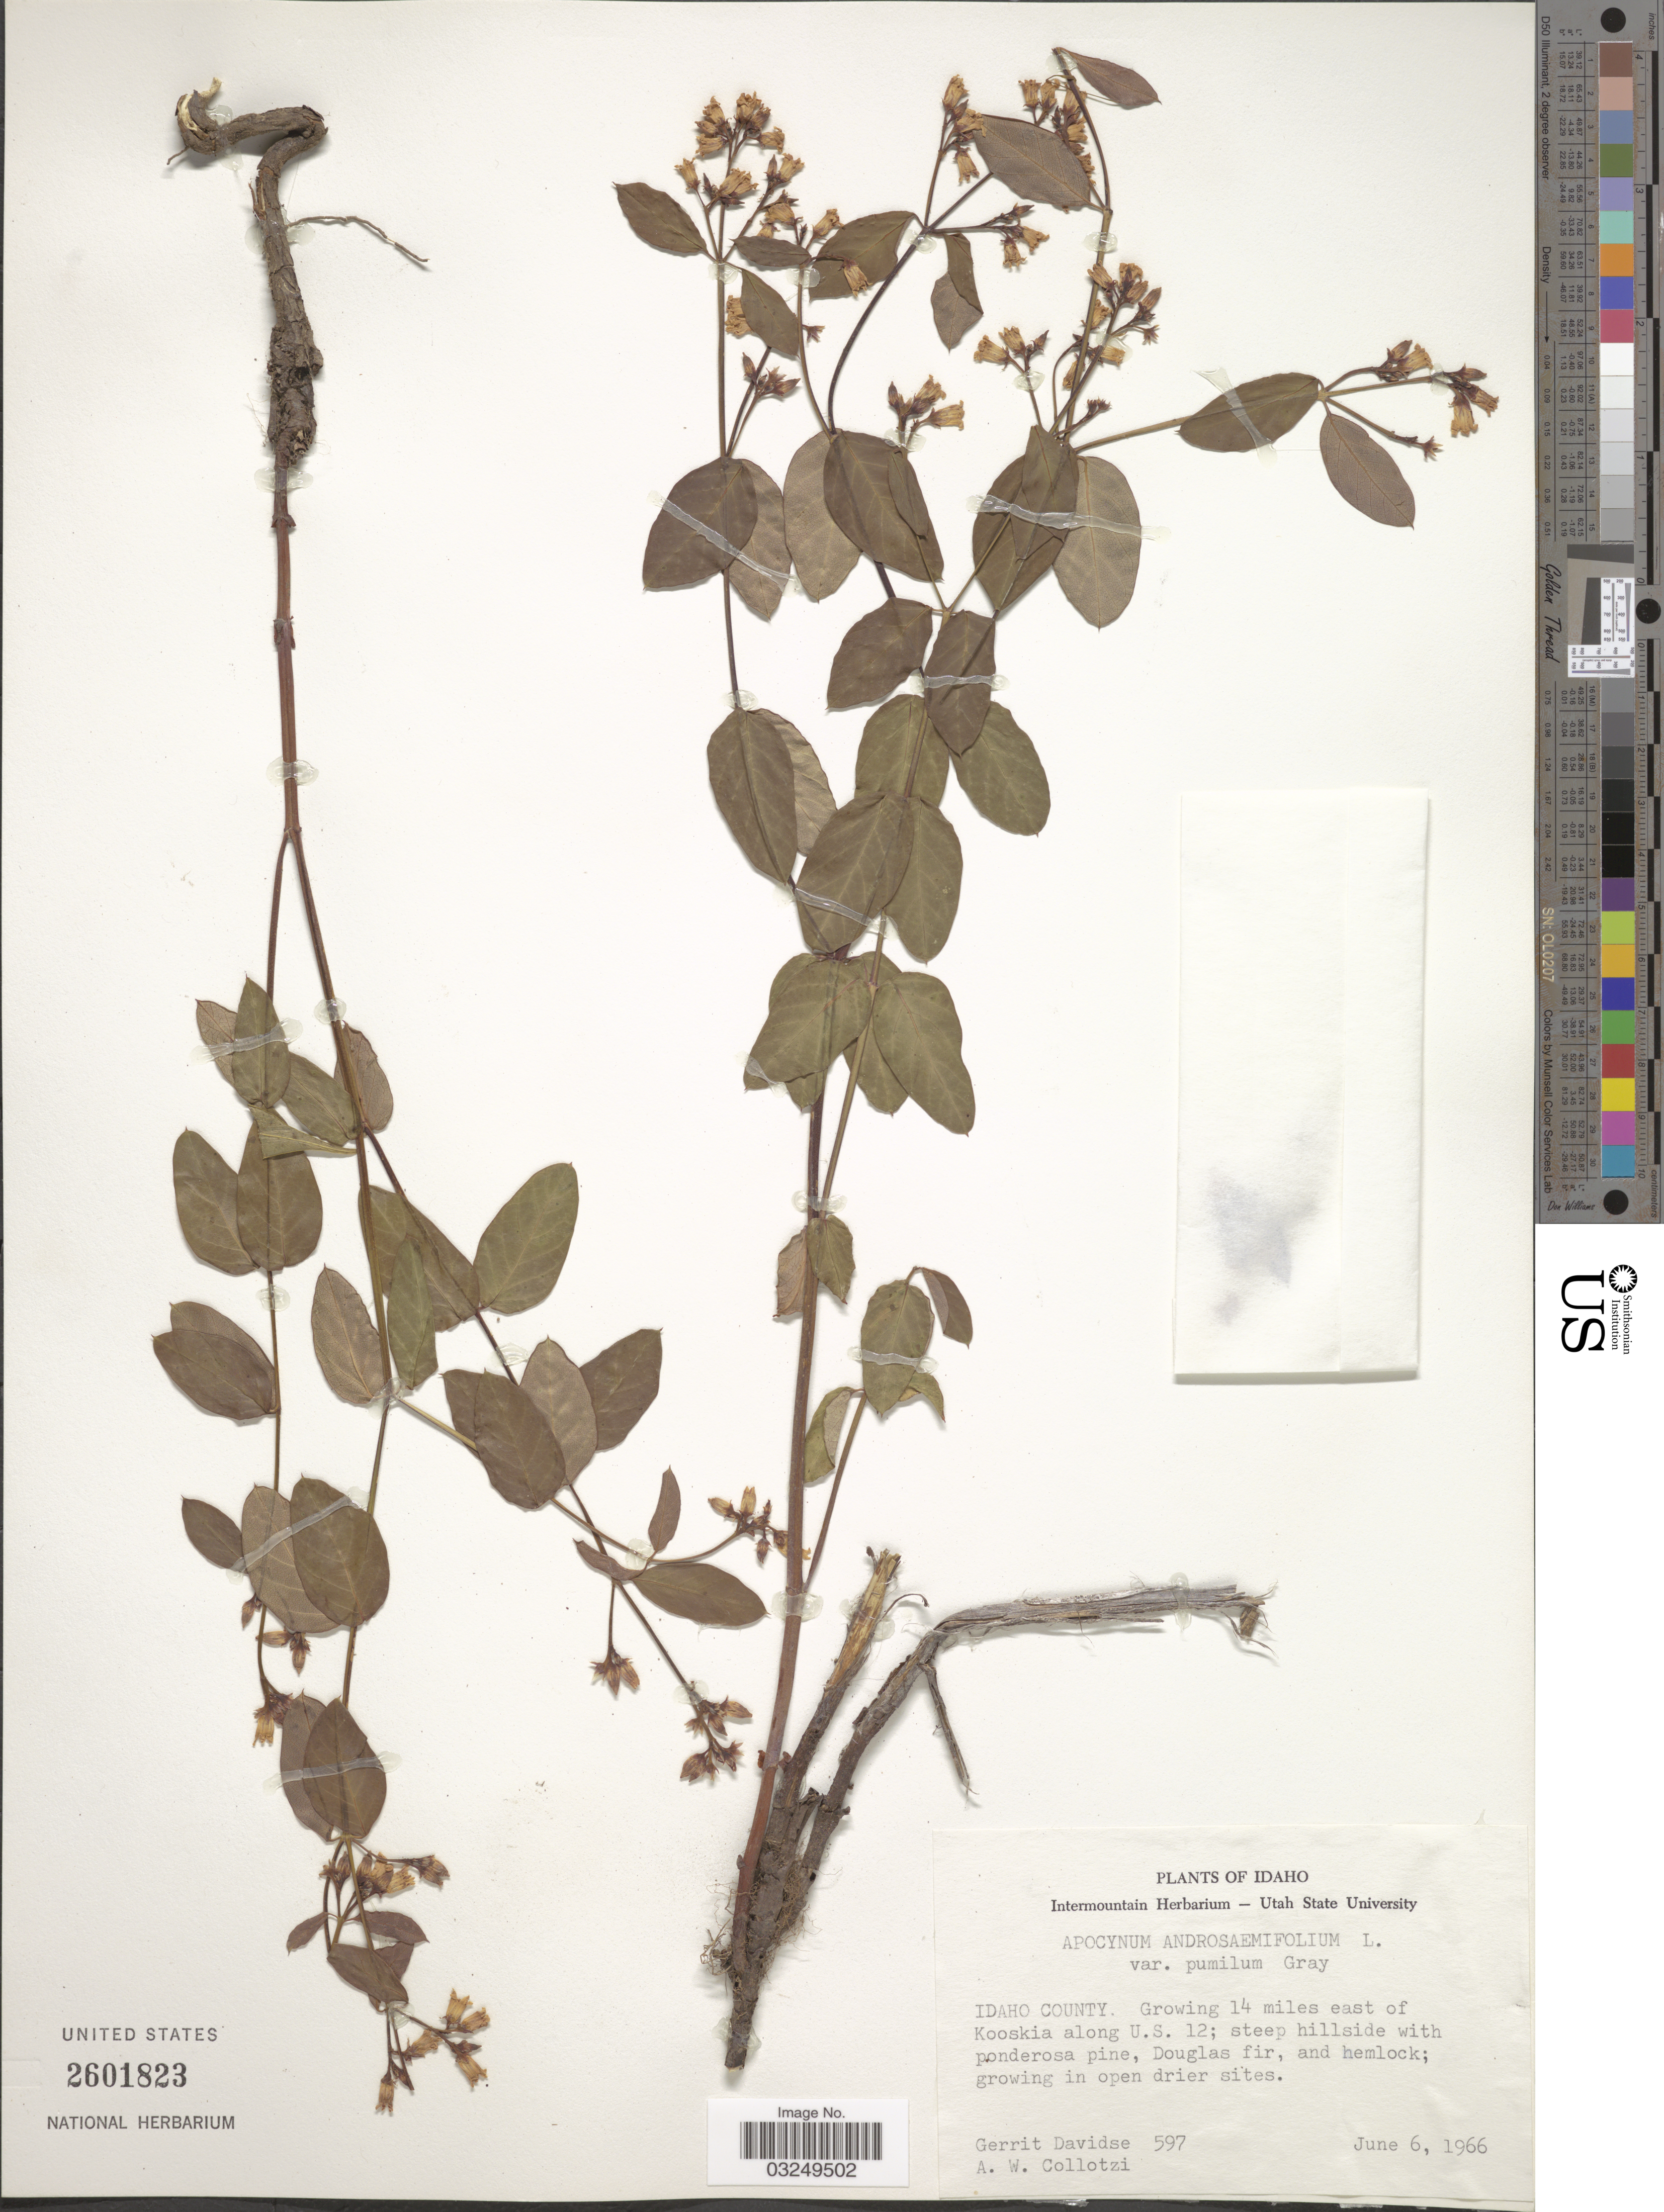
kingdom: Plantae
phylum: Tracheophyta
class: Magnoliopsida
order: Gentianales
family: Apocynaceae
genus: Apocynum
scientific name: Apocynum androsaemifolium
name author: L.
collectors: G. Davidse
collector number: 597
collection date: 1966-06-06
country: United States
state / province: Idaho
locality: Idaho County. Growing 14 miles east of Kooskia along U. S. 12.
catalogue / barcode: US 2601823